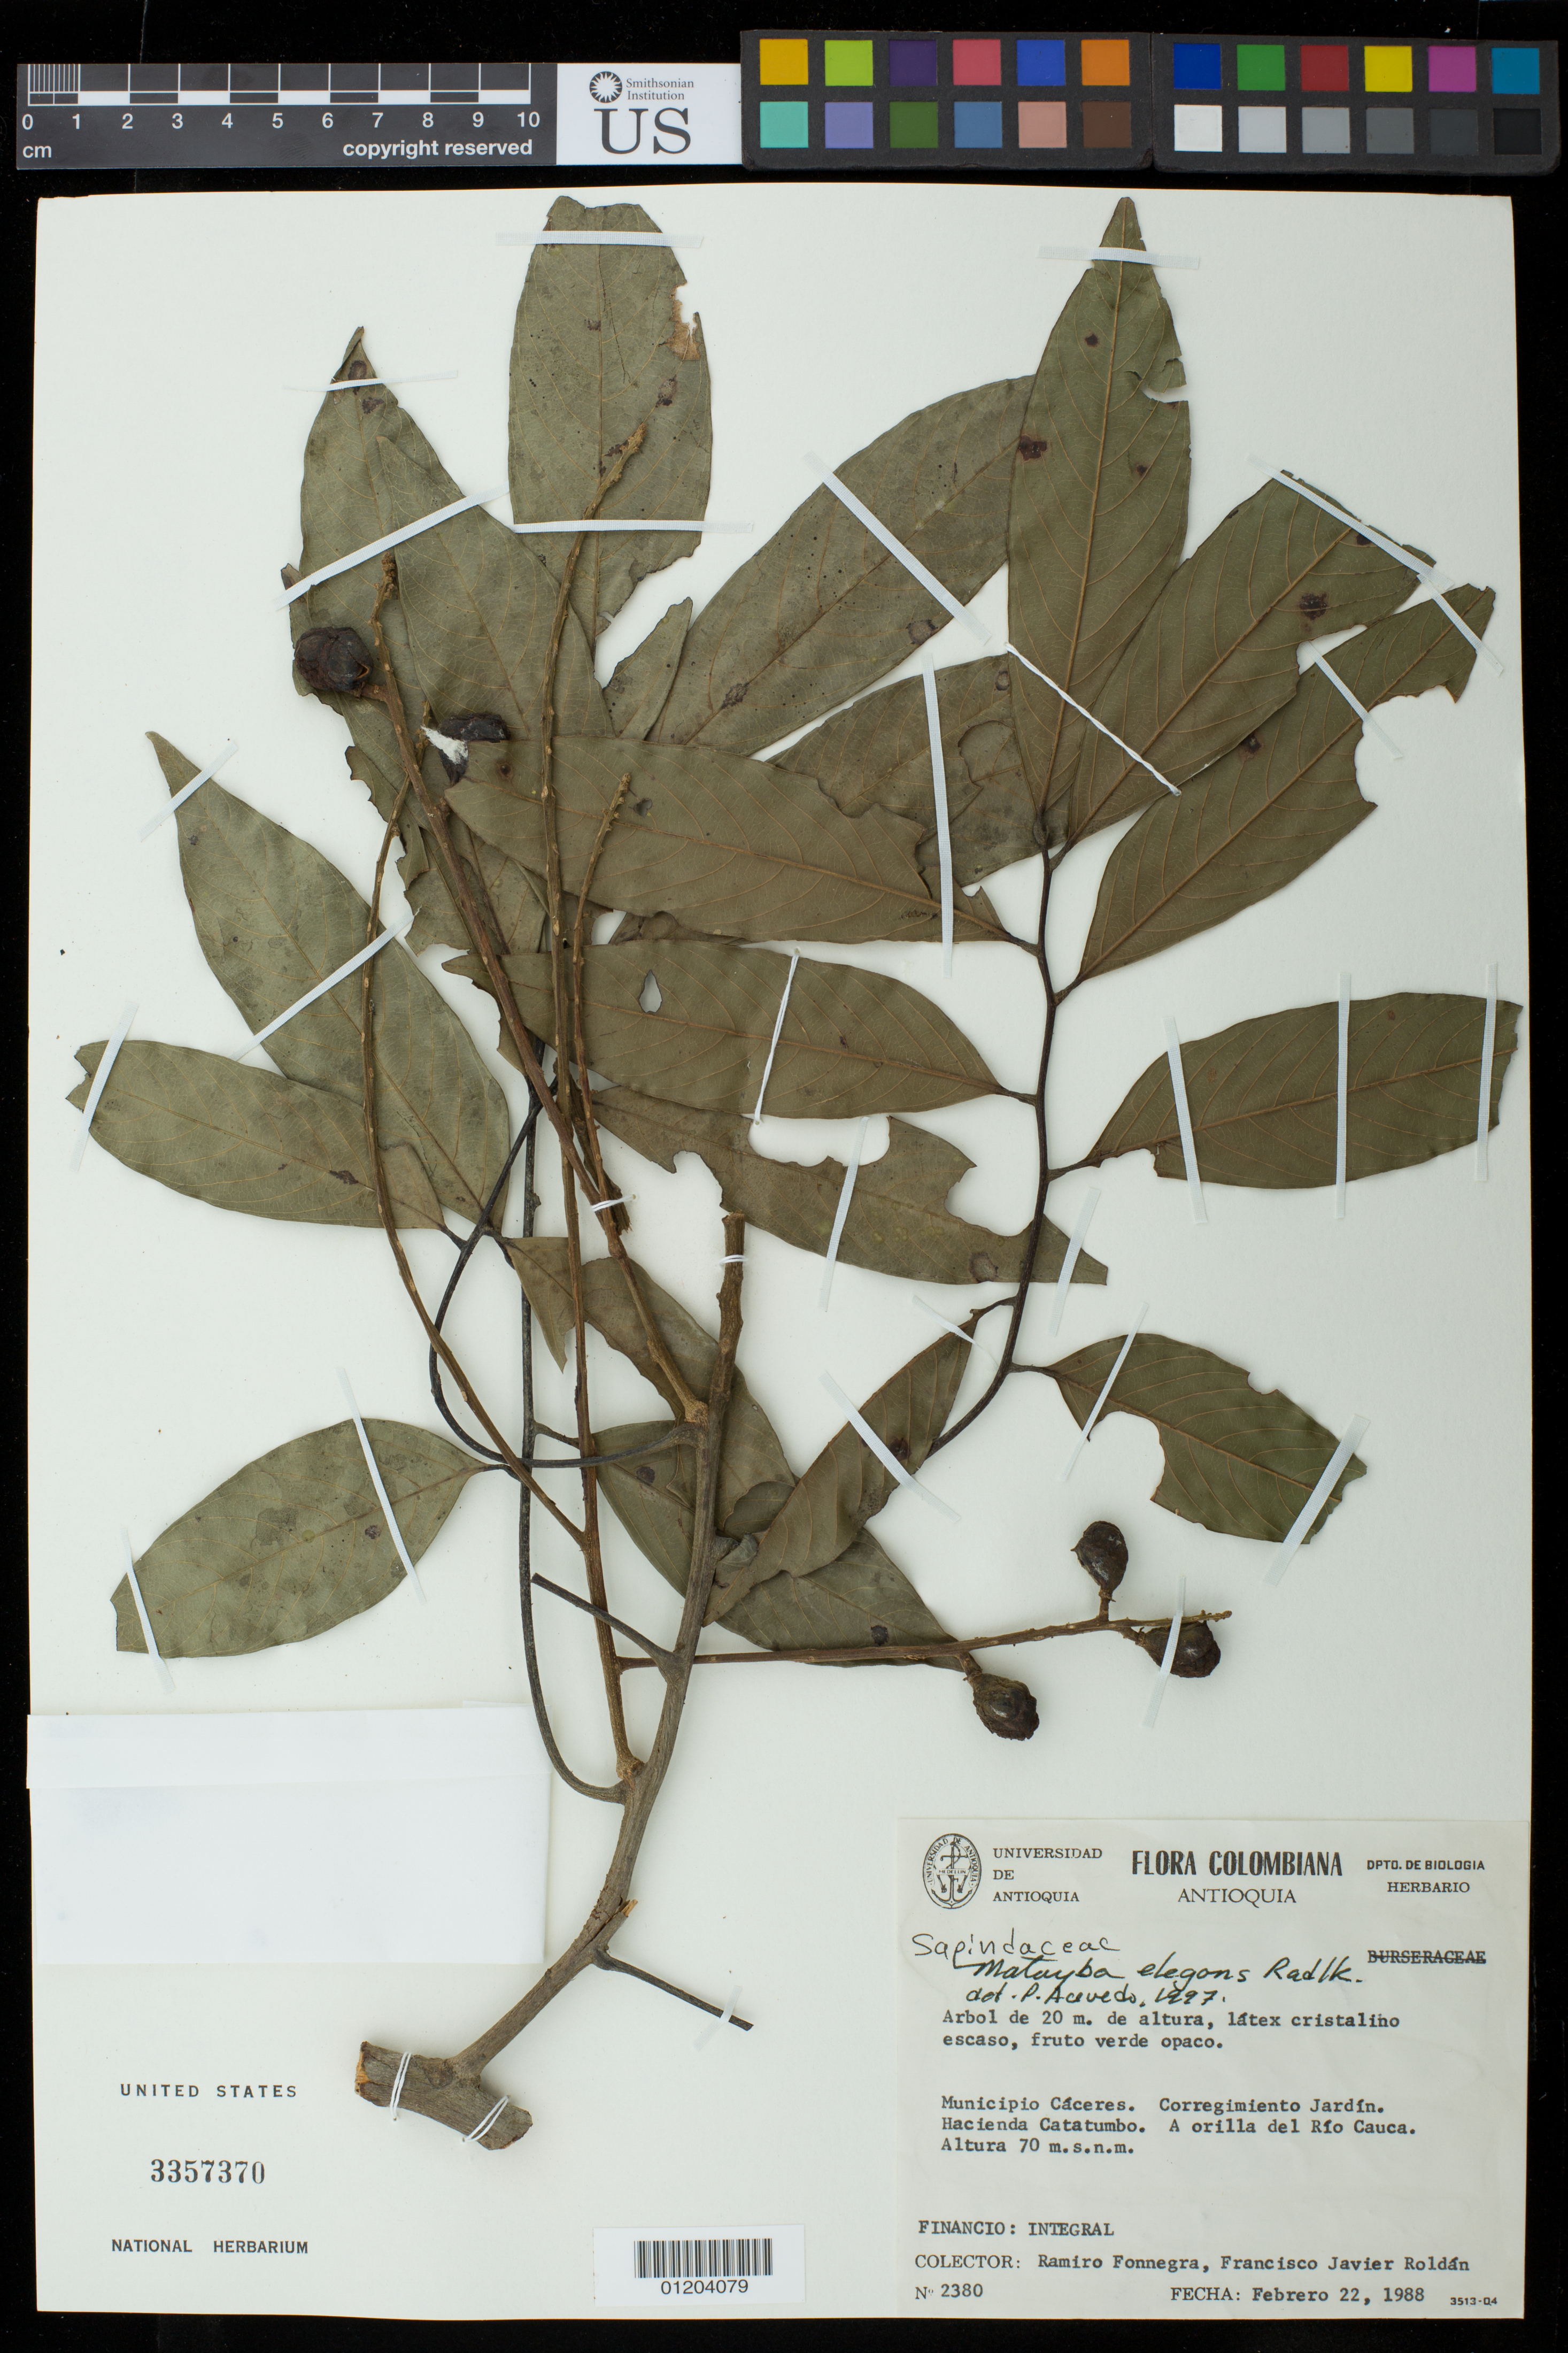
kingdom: Plantae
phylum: Tracheophyta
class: Magnoliopsida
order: Sapindales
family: Sapindaceae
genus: Matayba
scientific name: Matayba elegans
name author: Radlk.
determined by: Acevedo-Rodríguez, P., (BOT), Smithsonian Institution - National Museum of Natural History (UNITED STATES)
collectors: R. Fonnegra G. & F. J. Roldán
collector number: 2380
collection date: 1988-02-22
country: Colombia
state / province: Antioquiá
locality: Mun. Cáceres. Corregimiento Jardín, Hacienda Catatumbo, a roilla del Río Cauca.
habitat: A orilla del río.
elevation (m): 70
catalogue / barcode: US 3357370